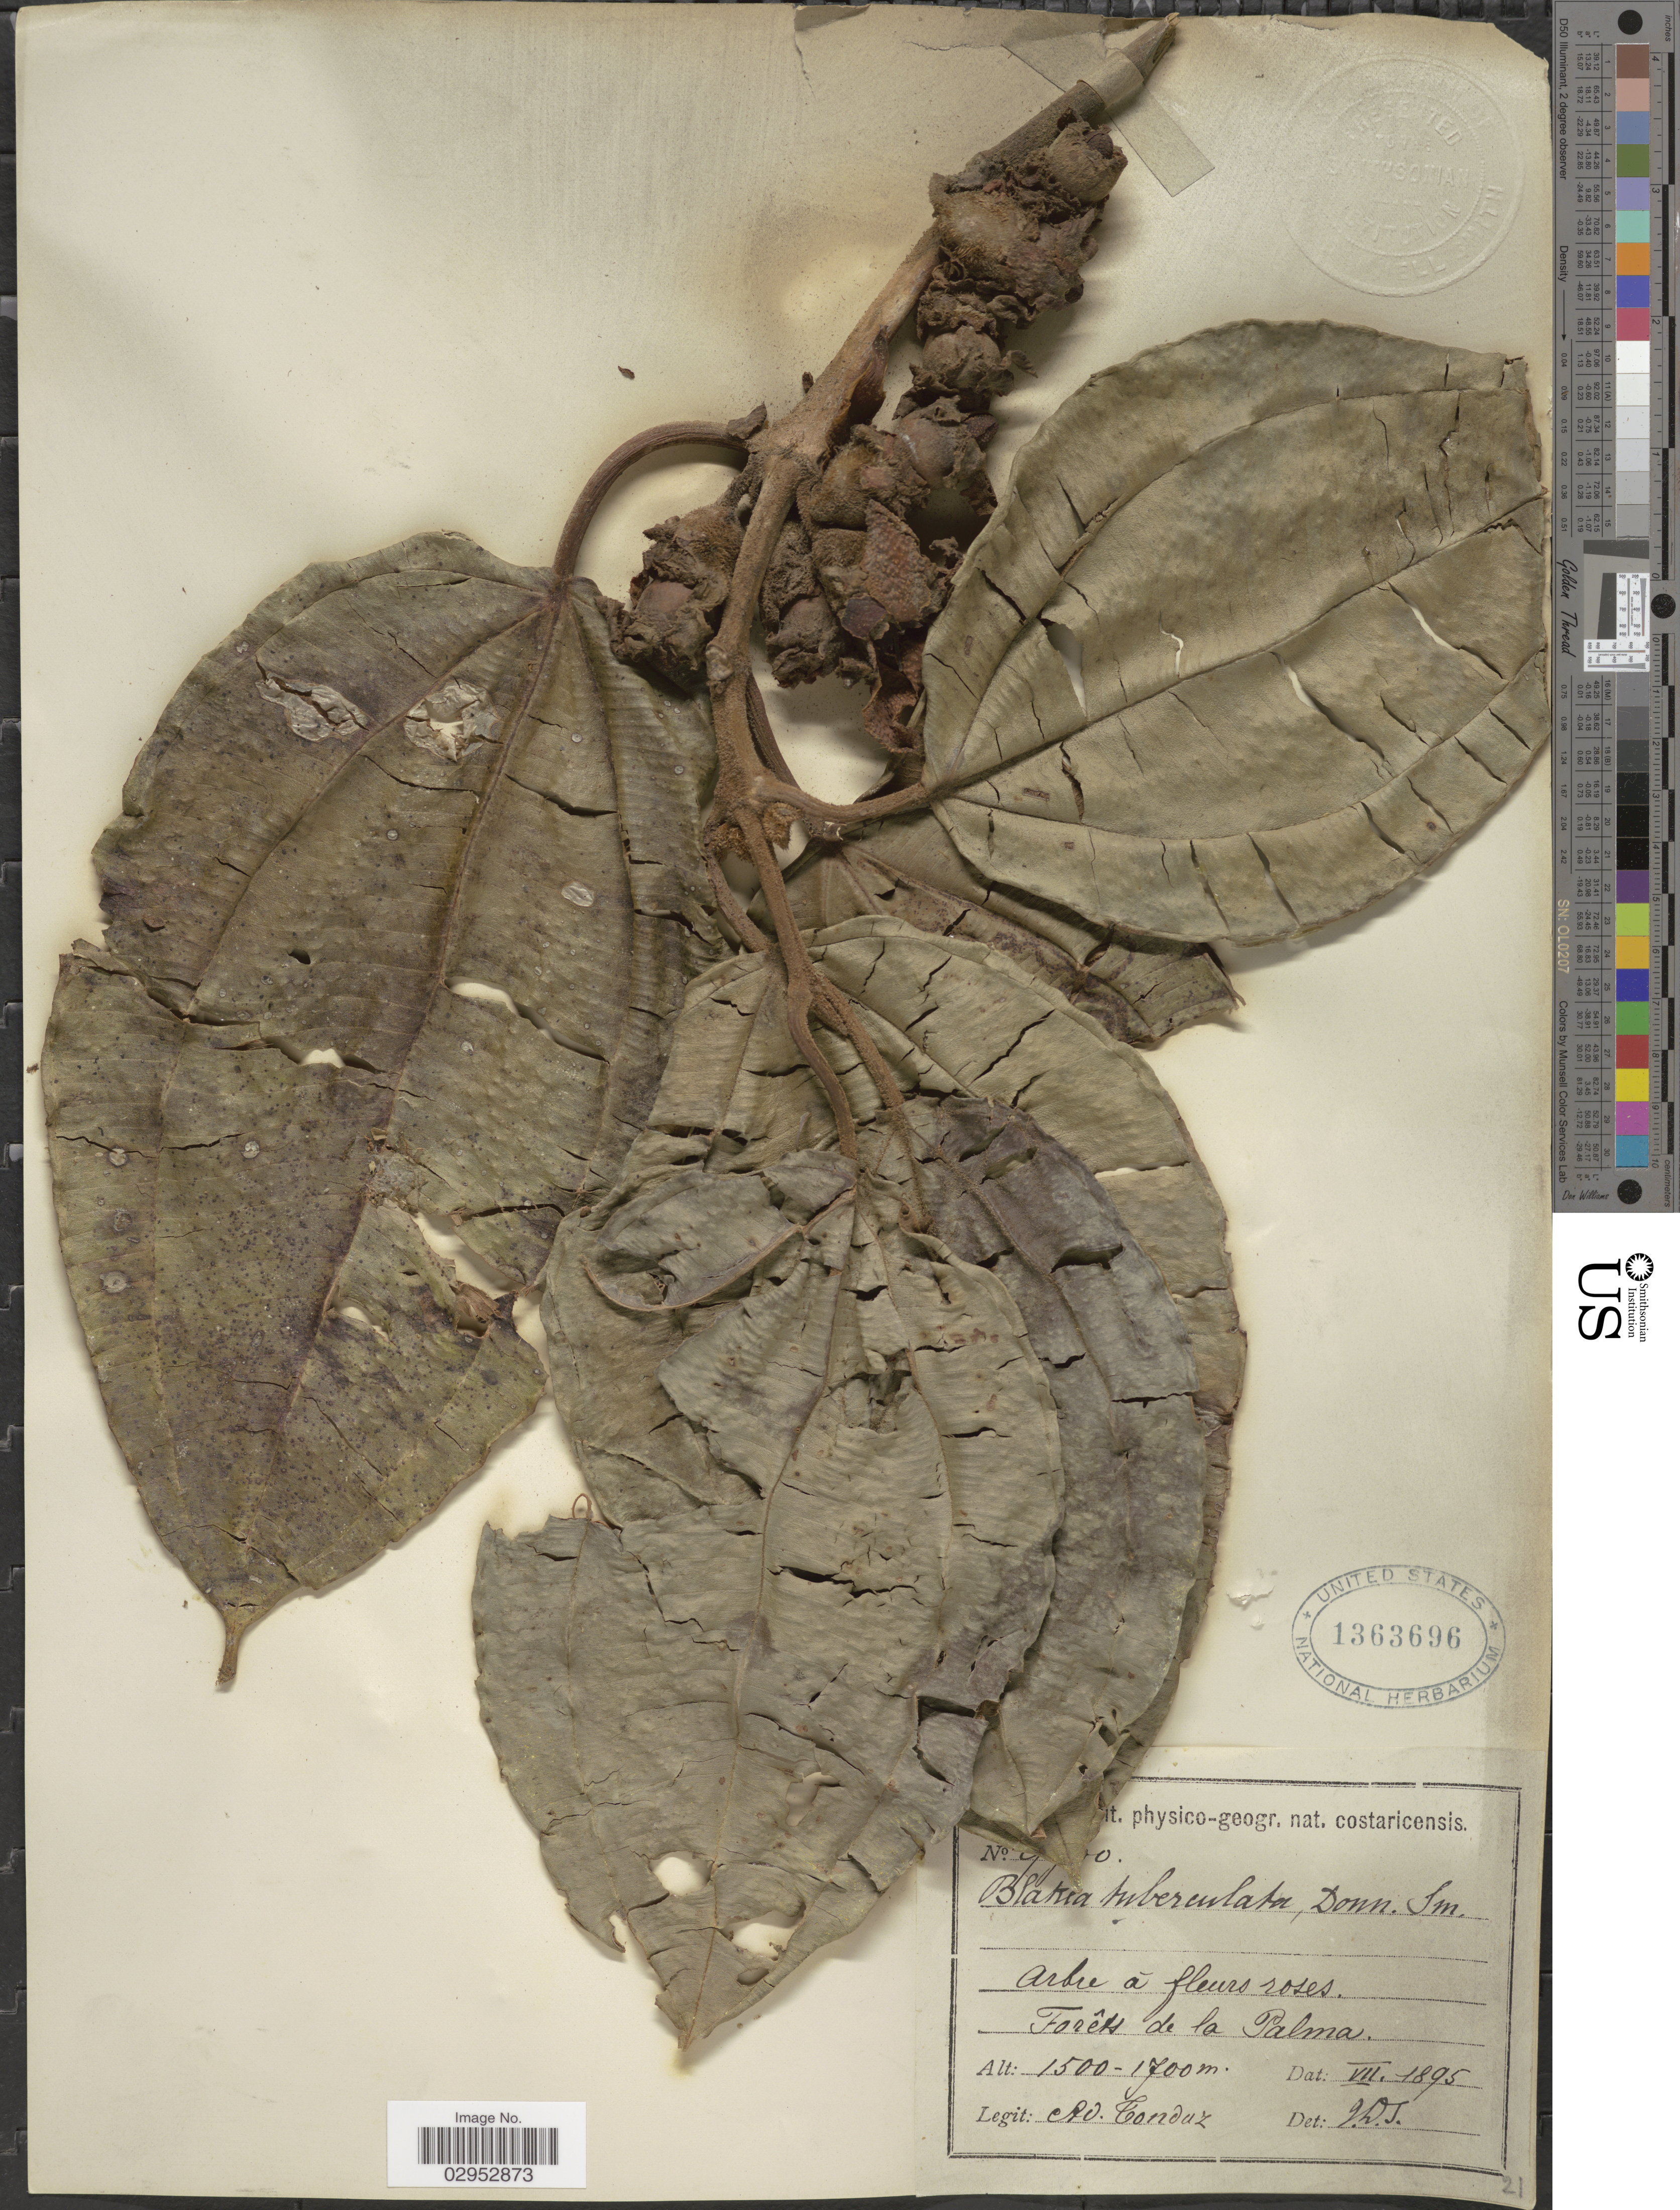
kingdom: Plantae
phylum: Tracheophyta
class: Magnoliopsida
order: Myrtales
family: Melastomataceae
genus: Blakea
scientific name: Blakea tuberculata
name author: Donn. Sm.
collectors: A. Tonduz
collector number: !0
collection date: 1895-07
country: Costa Rica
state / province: Puntarenas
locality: Forêts de la Palma.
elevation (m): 1500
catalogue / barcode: US 1363696